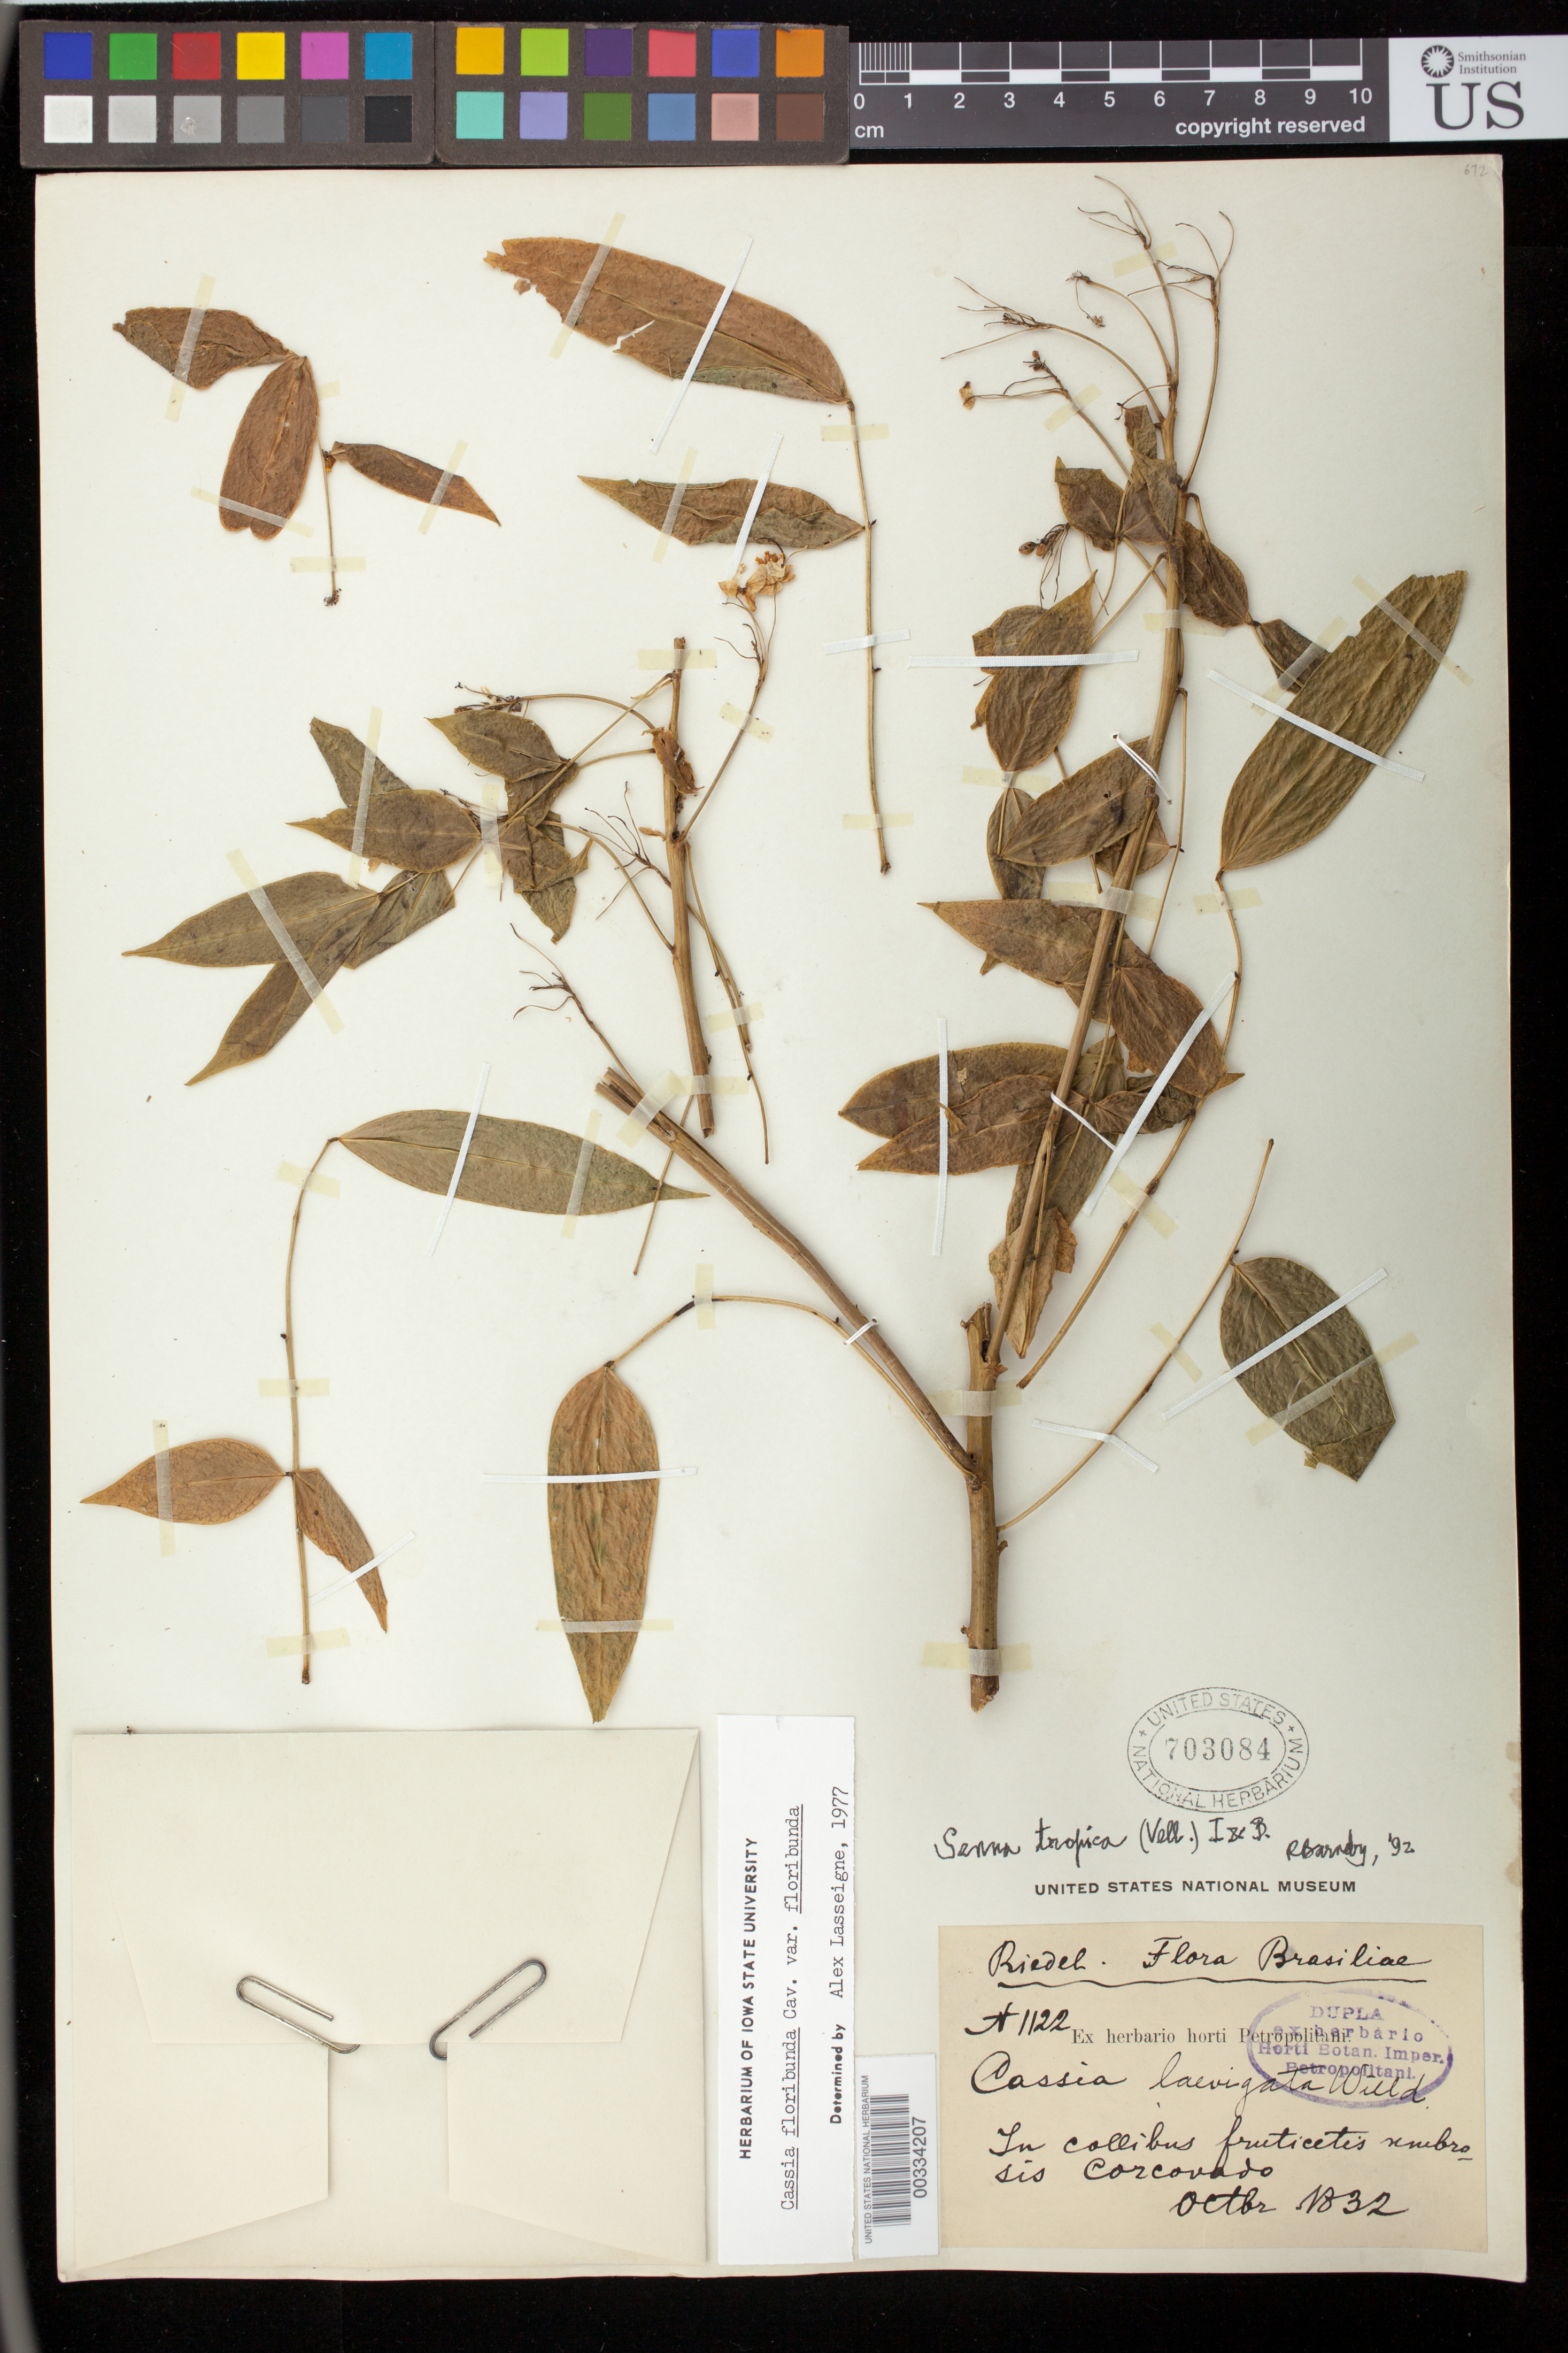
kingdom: Plantae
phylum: Tracheophyta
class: Magnoliopsida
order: Fabales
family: Fabaceae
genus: Senna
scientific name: Senna tropica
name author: (Vell.) H.S. Irwin & Barneby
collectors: L. Riedel & B. Luschnath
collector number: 1122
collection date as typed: Oct 1832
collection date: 1832-10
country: Brazil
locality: Corcovado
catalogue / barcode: US 703084